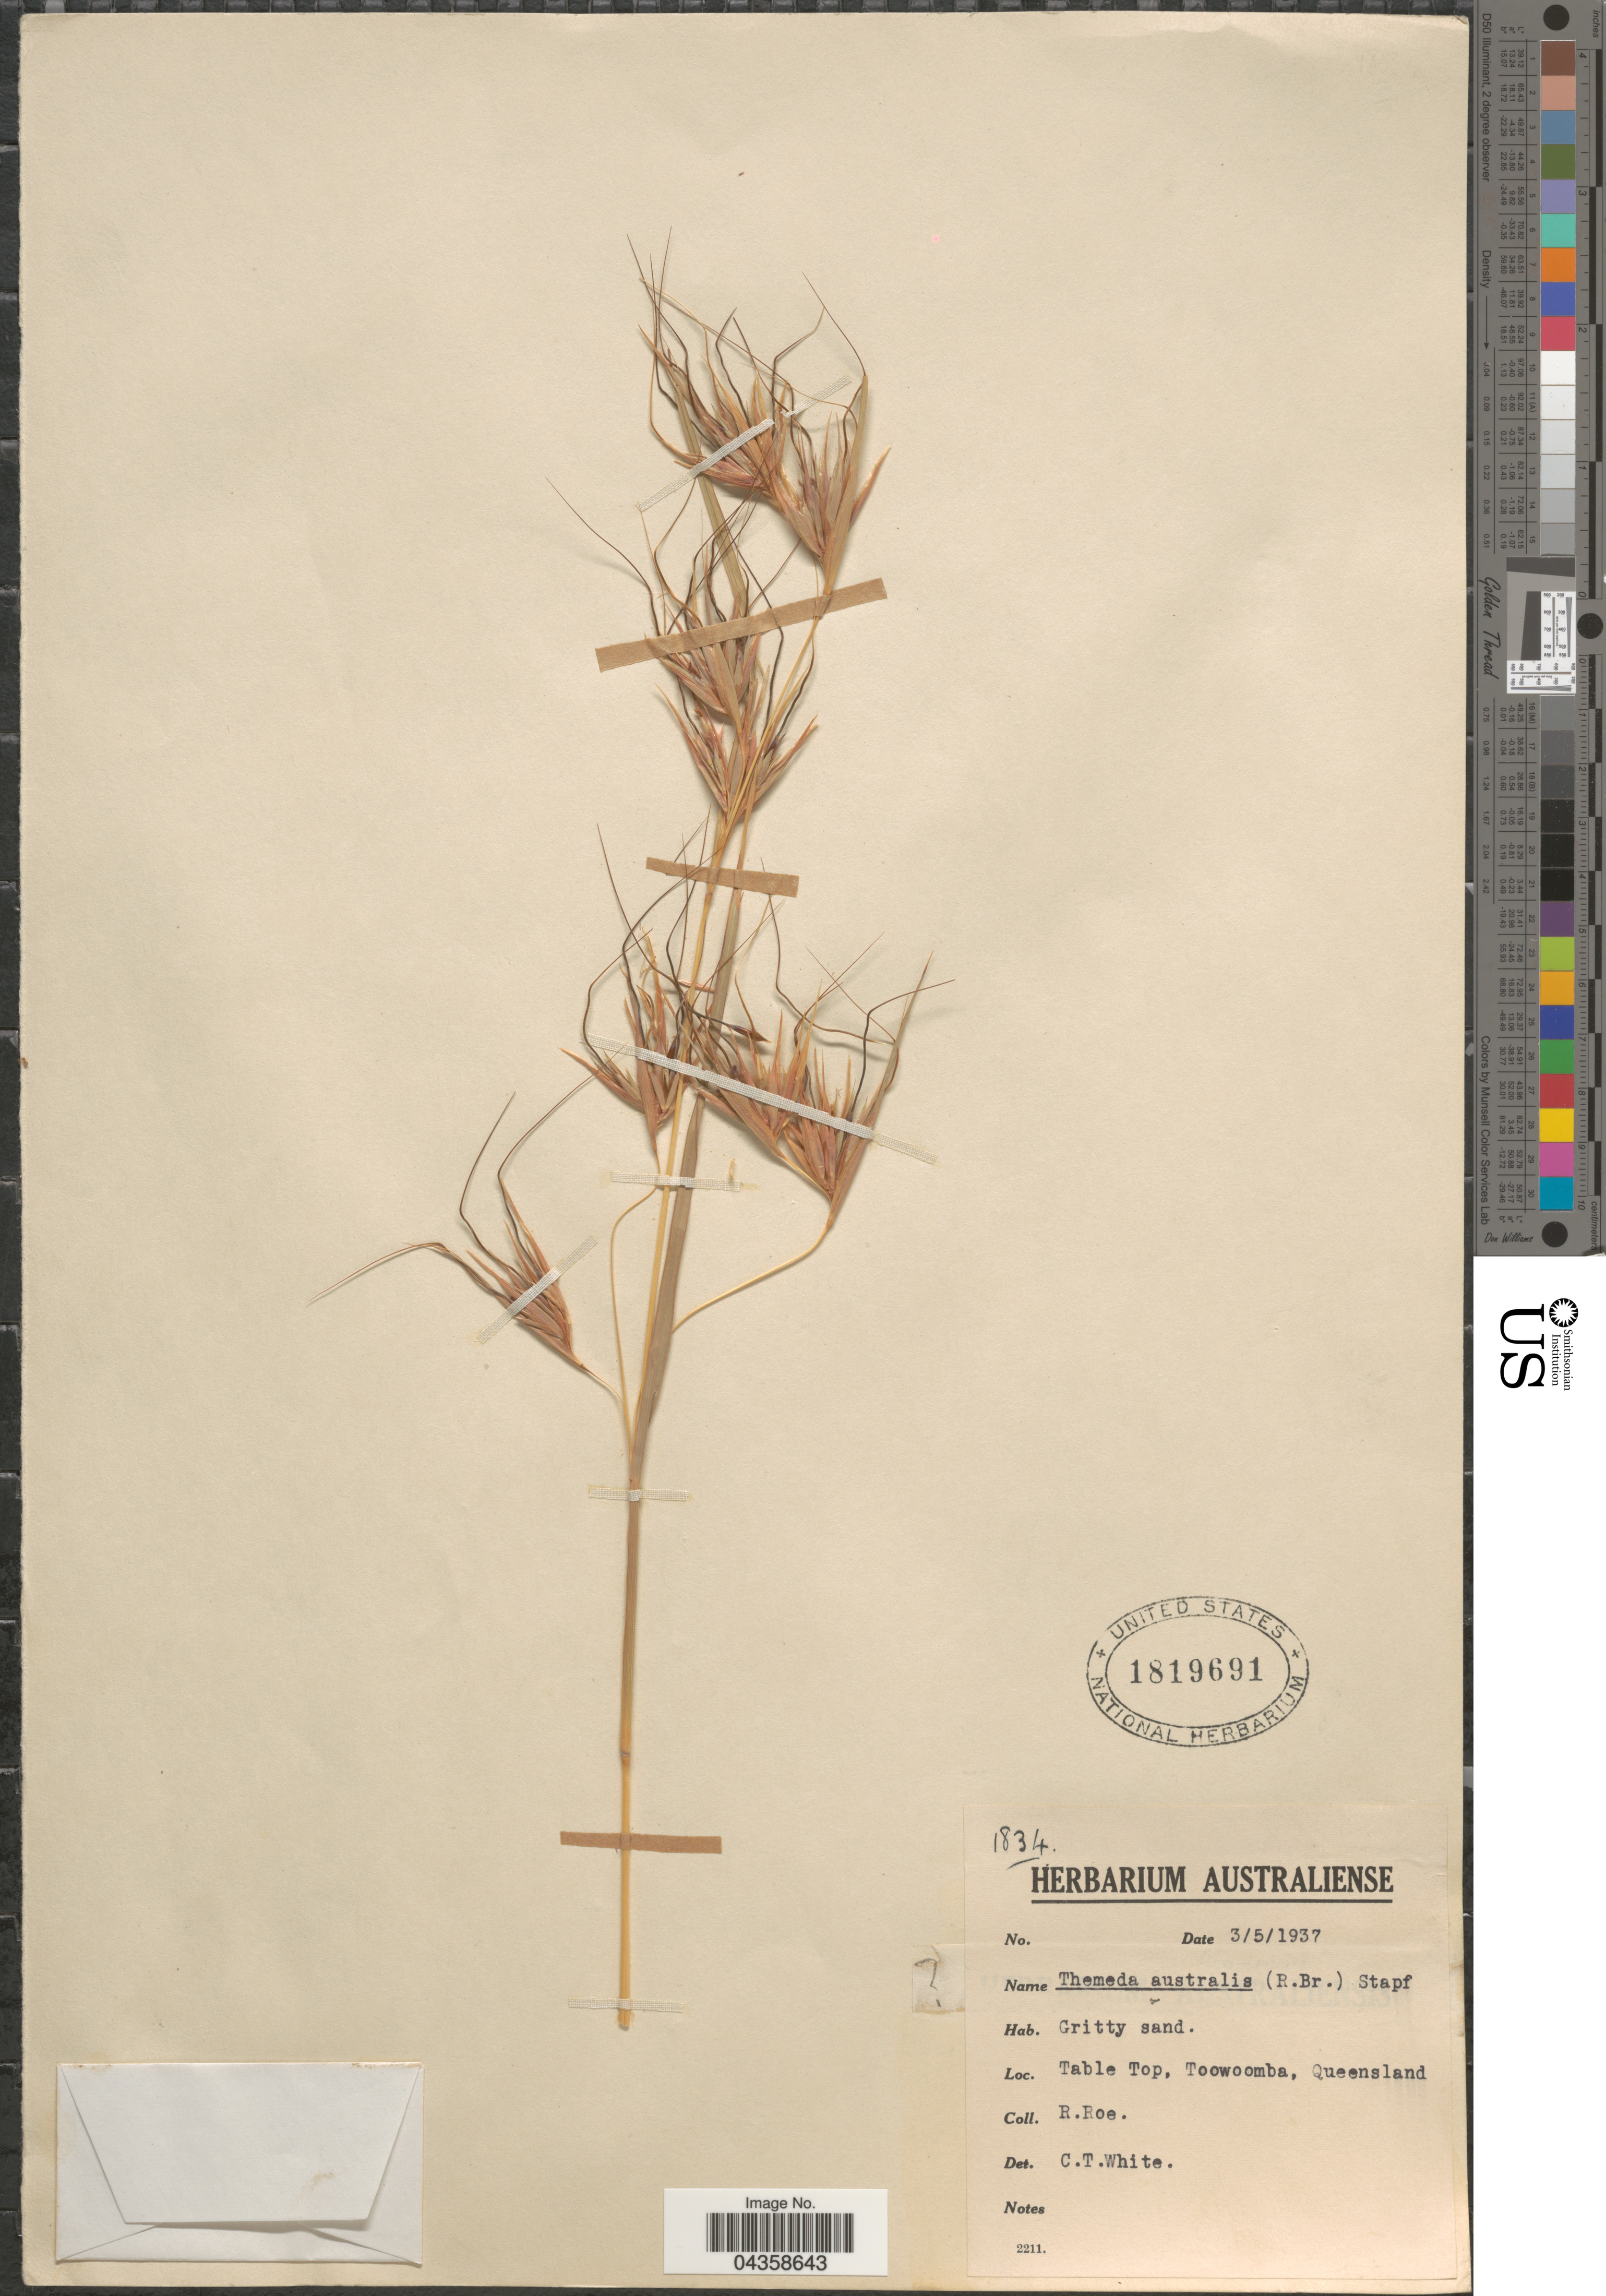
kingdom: Plantae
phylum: Tracheophyta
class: Liliopsida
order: Poales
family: Poaceae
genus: Themeda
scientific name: Themeda avenacea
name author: (F. Muell.) Durand & B.D. Jacks.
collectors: R. Roe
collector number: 1834?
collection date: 1937-05-03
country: Australia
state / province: Queensland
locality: Table Top, Toowoomba.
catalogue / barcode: US 1819691